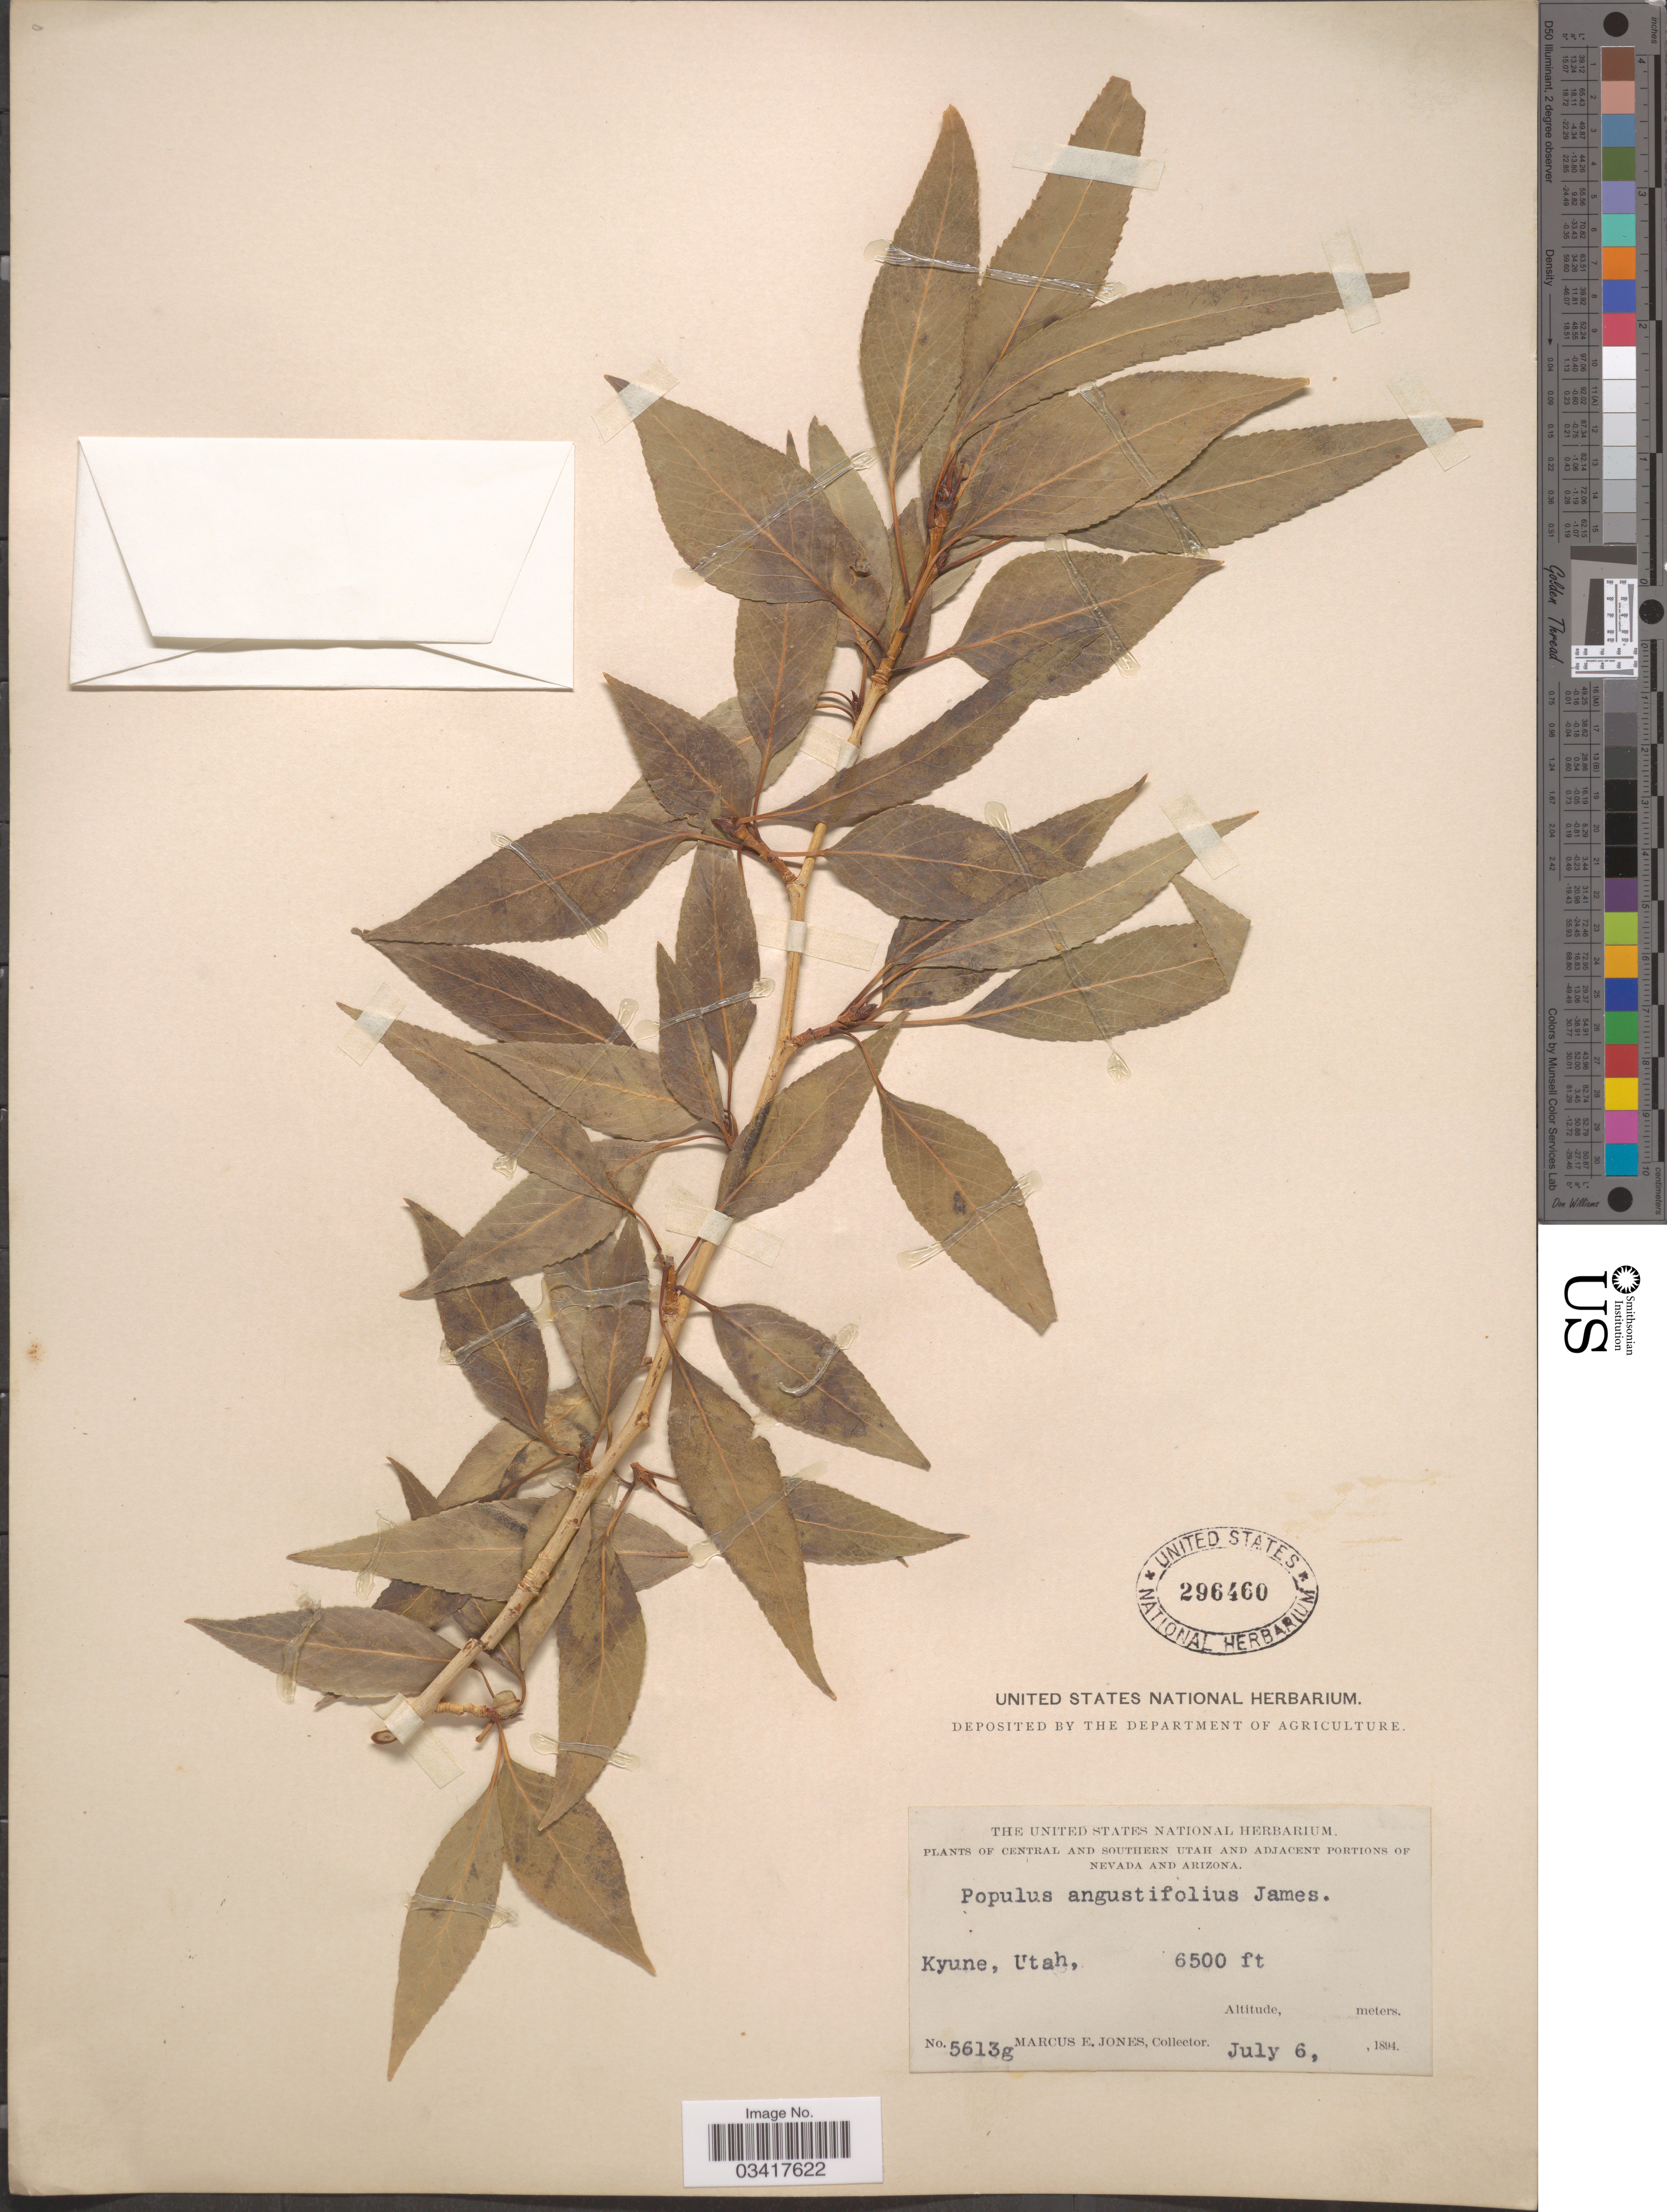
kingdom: Plantae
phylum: Tracheophyta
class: Magnoliopsida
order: Malpighiales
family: Salicaceae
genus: Populus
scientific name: Populus angustifolia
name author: E. James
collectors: M. E. Jones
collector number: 5613g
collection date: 1894-07-06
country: United States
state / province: Utah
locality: Central and Southern Utah. Kyune.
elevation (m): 1981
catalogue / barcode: US 296460